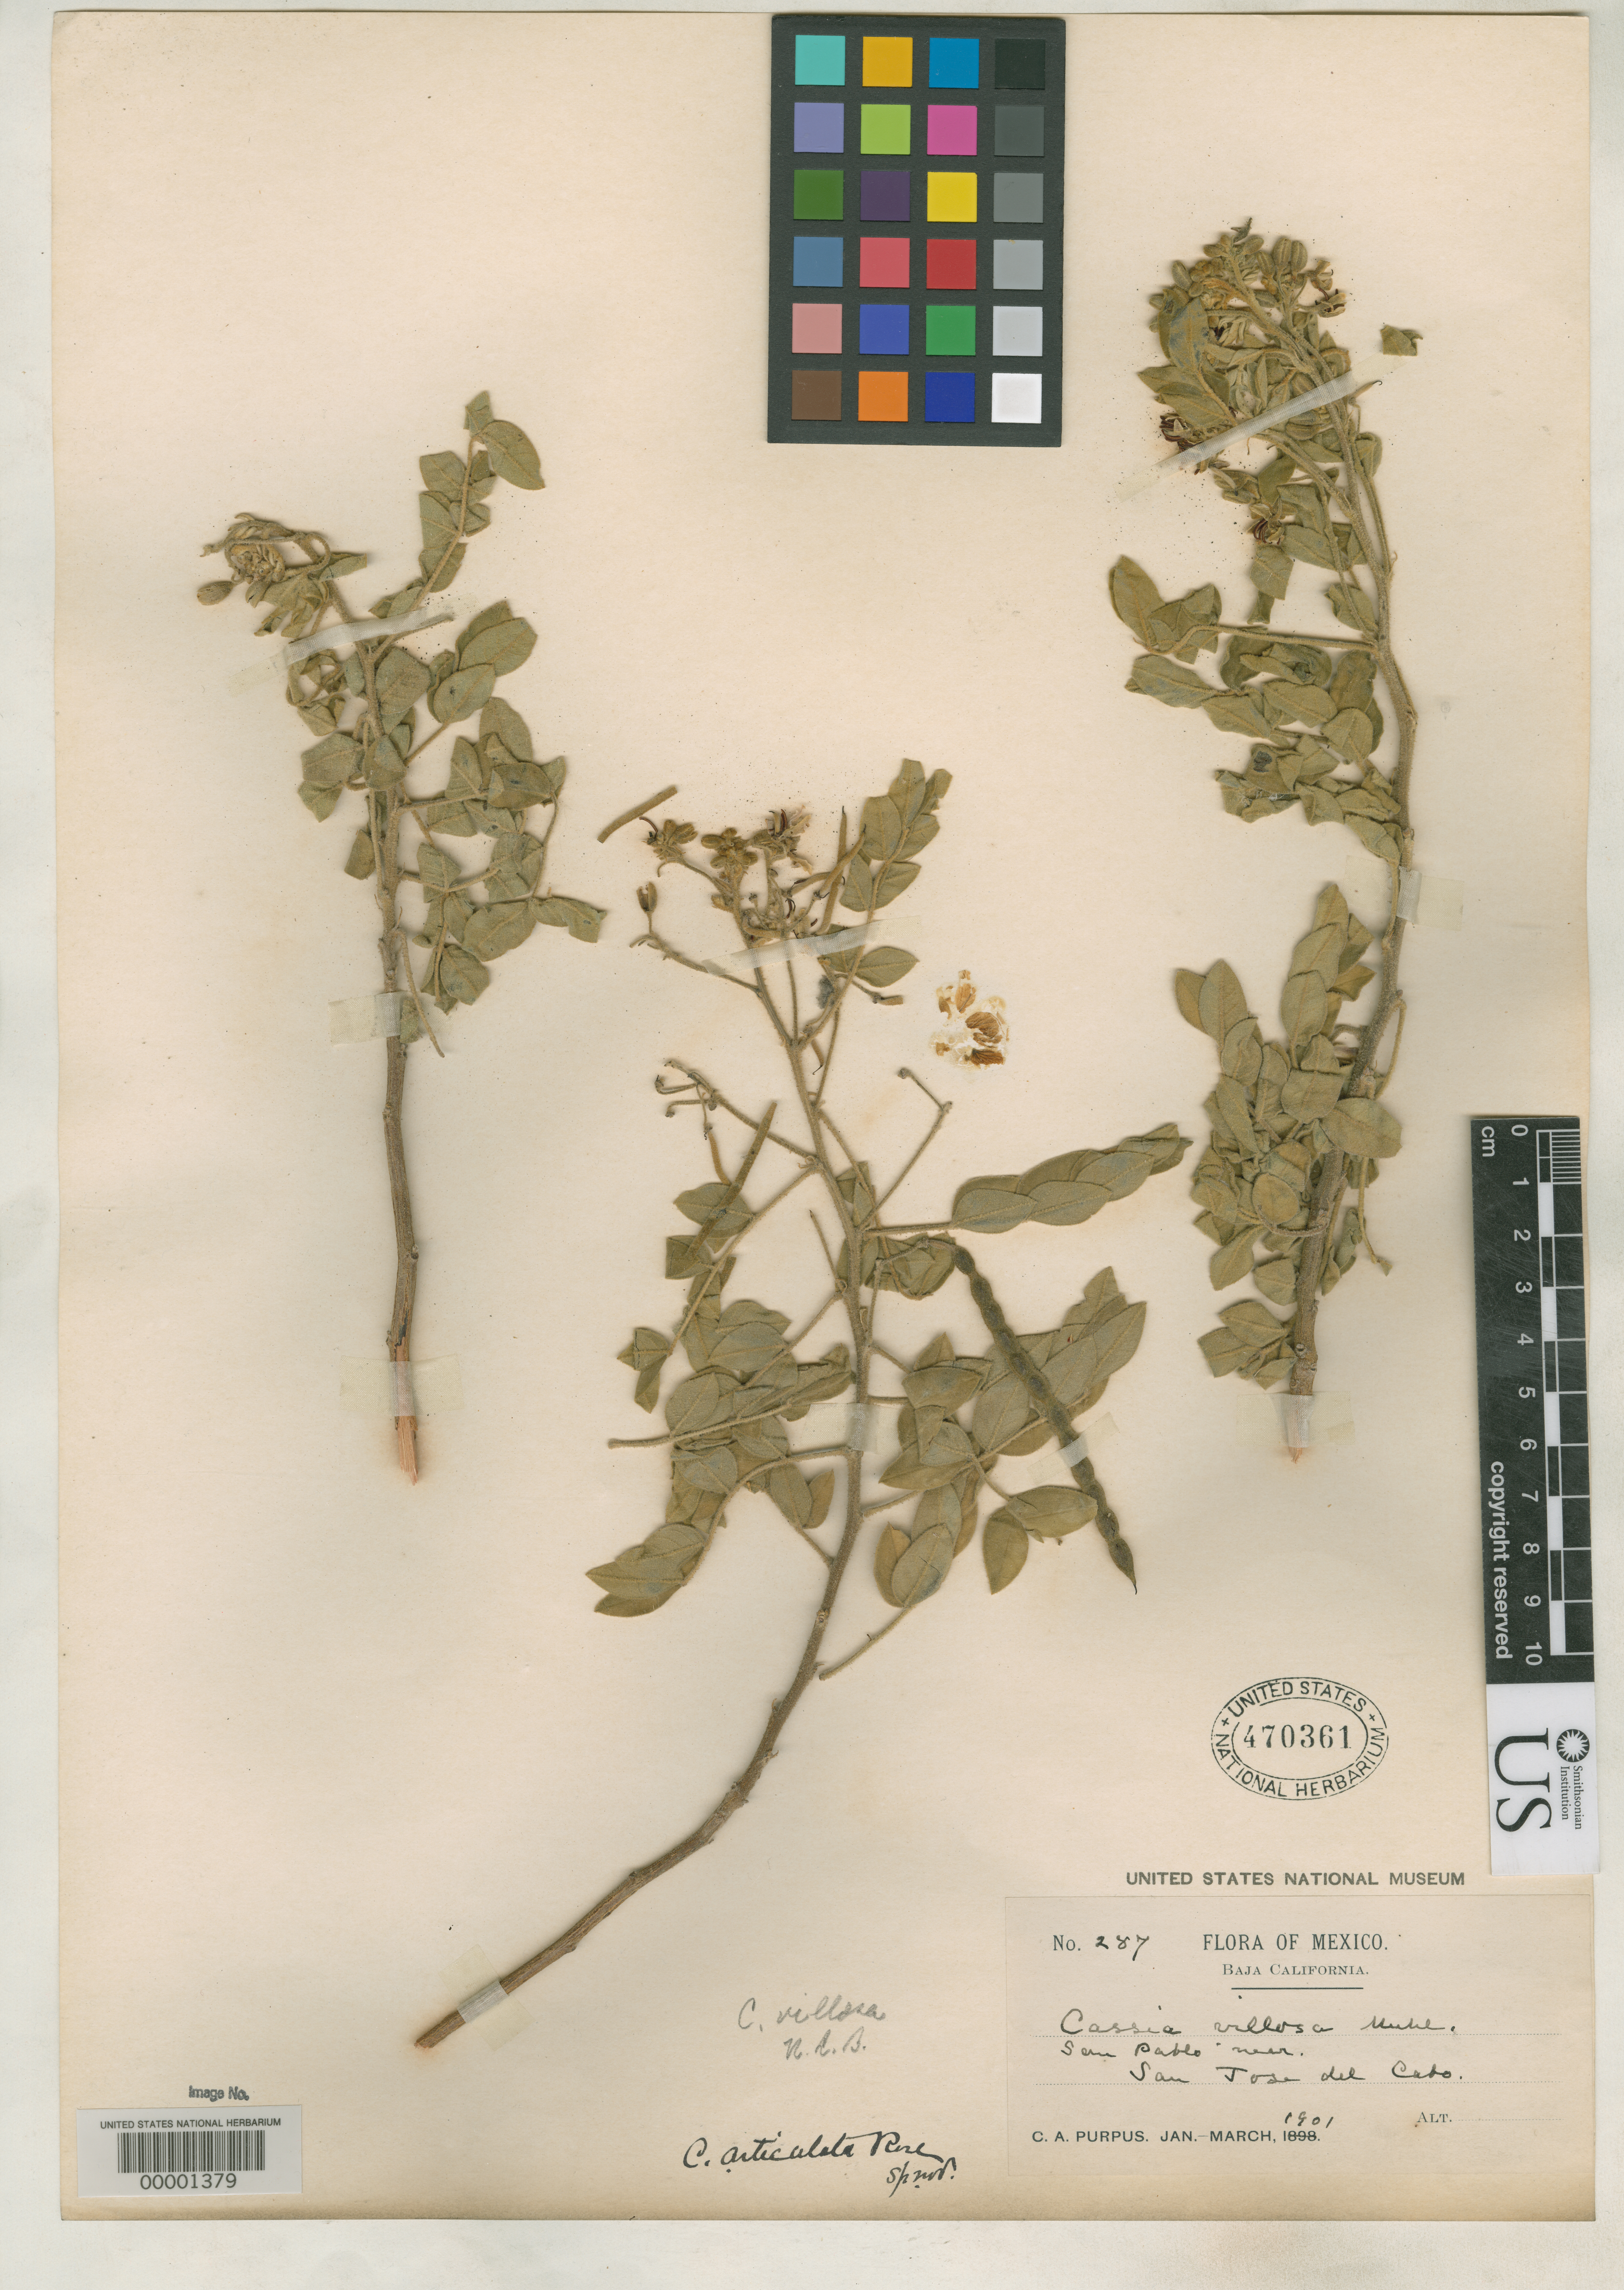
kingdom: Plantae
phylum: Tracheophyta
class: Magnoliopsida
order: Fabales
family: Fabaceae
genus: Cassia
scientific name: Cassia articulata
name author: Rose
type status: Holotype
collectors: C. A. Purpus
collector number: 287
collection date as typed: Jan 1901 to -- Mar 1901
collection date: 1901-01/1901-03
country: Mexico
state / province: Baja California Sur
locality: San Pablo near San Jose del Cabo.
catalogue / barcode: US 470361